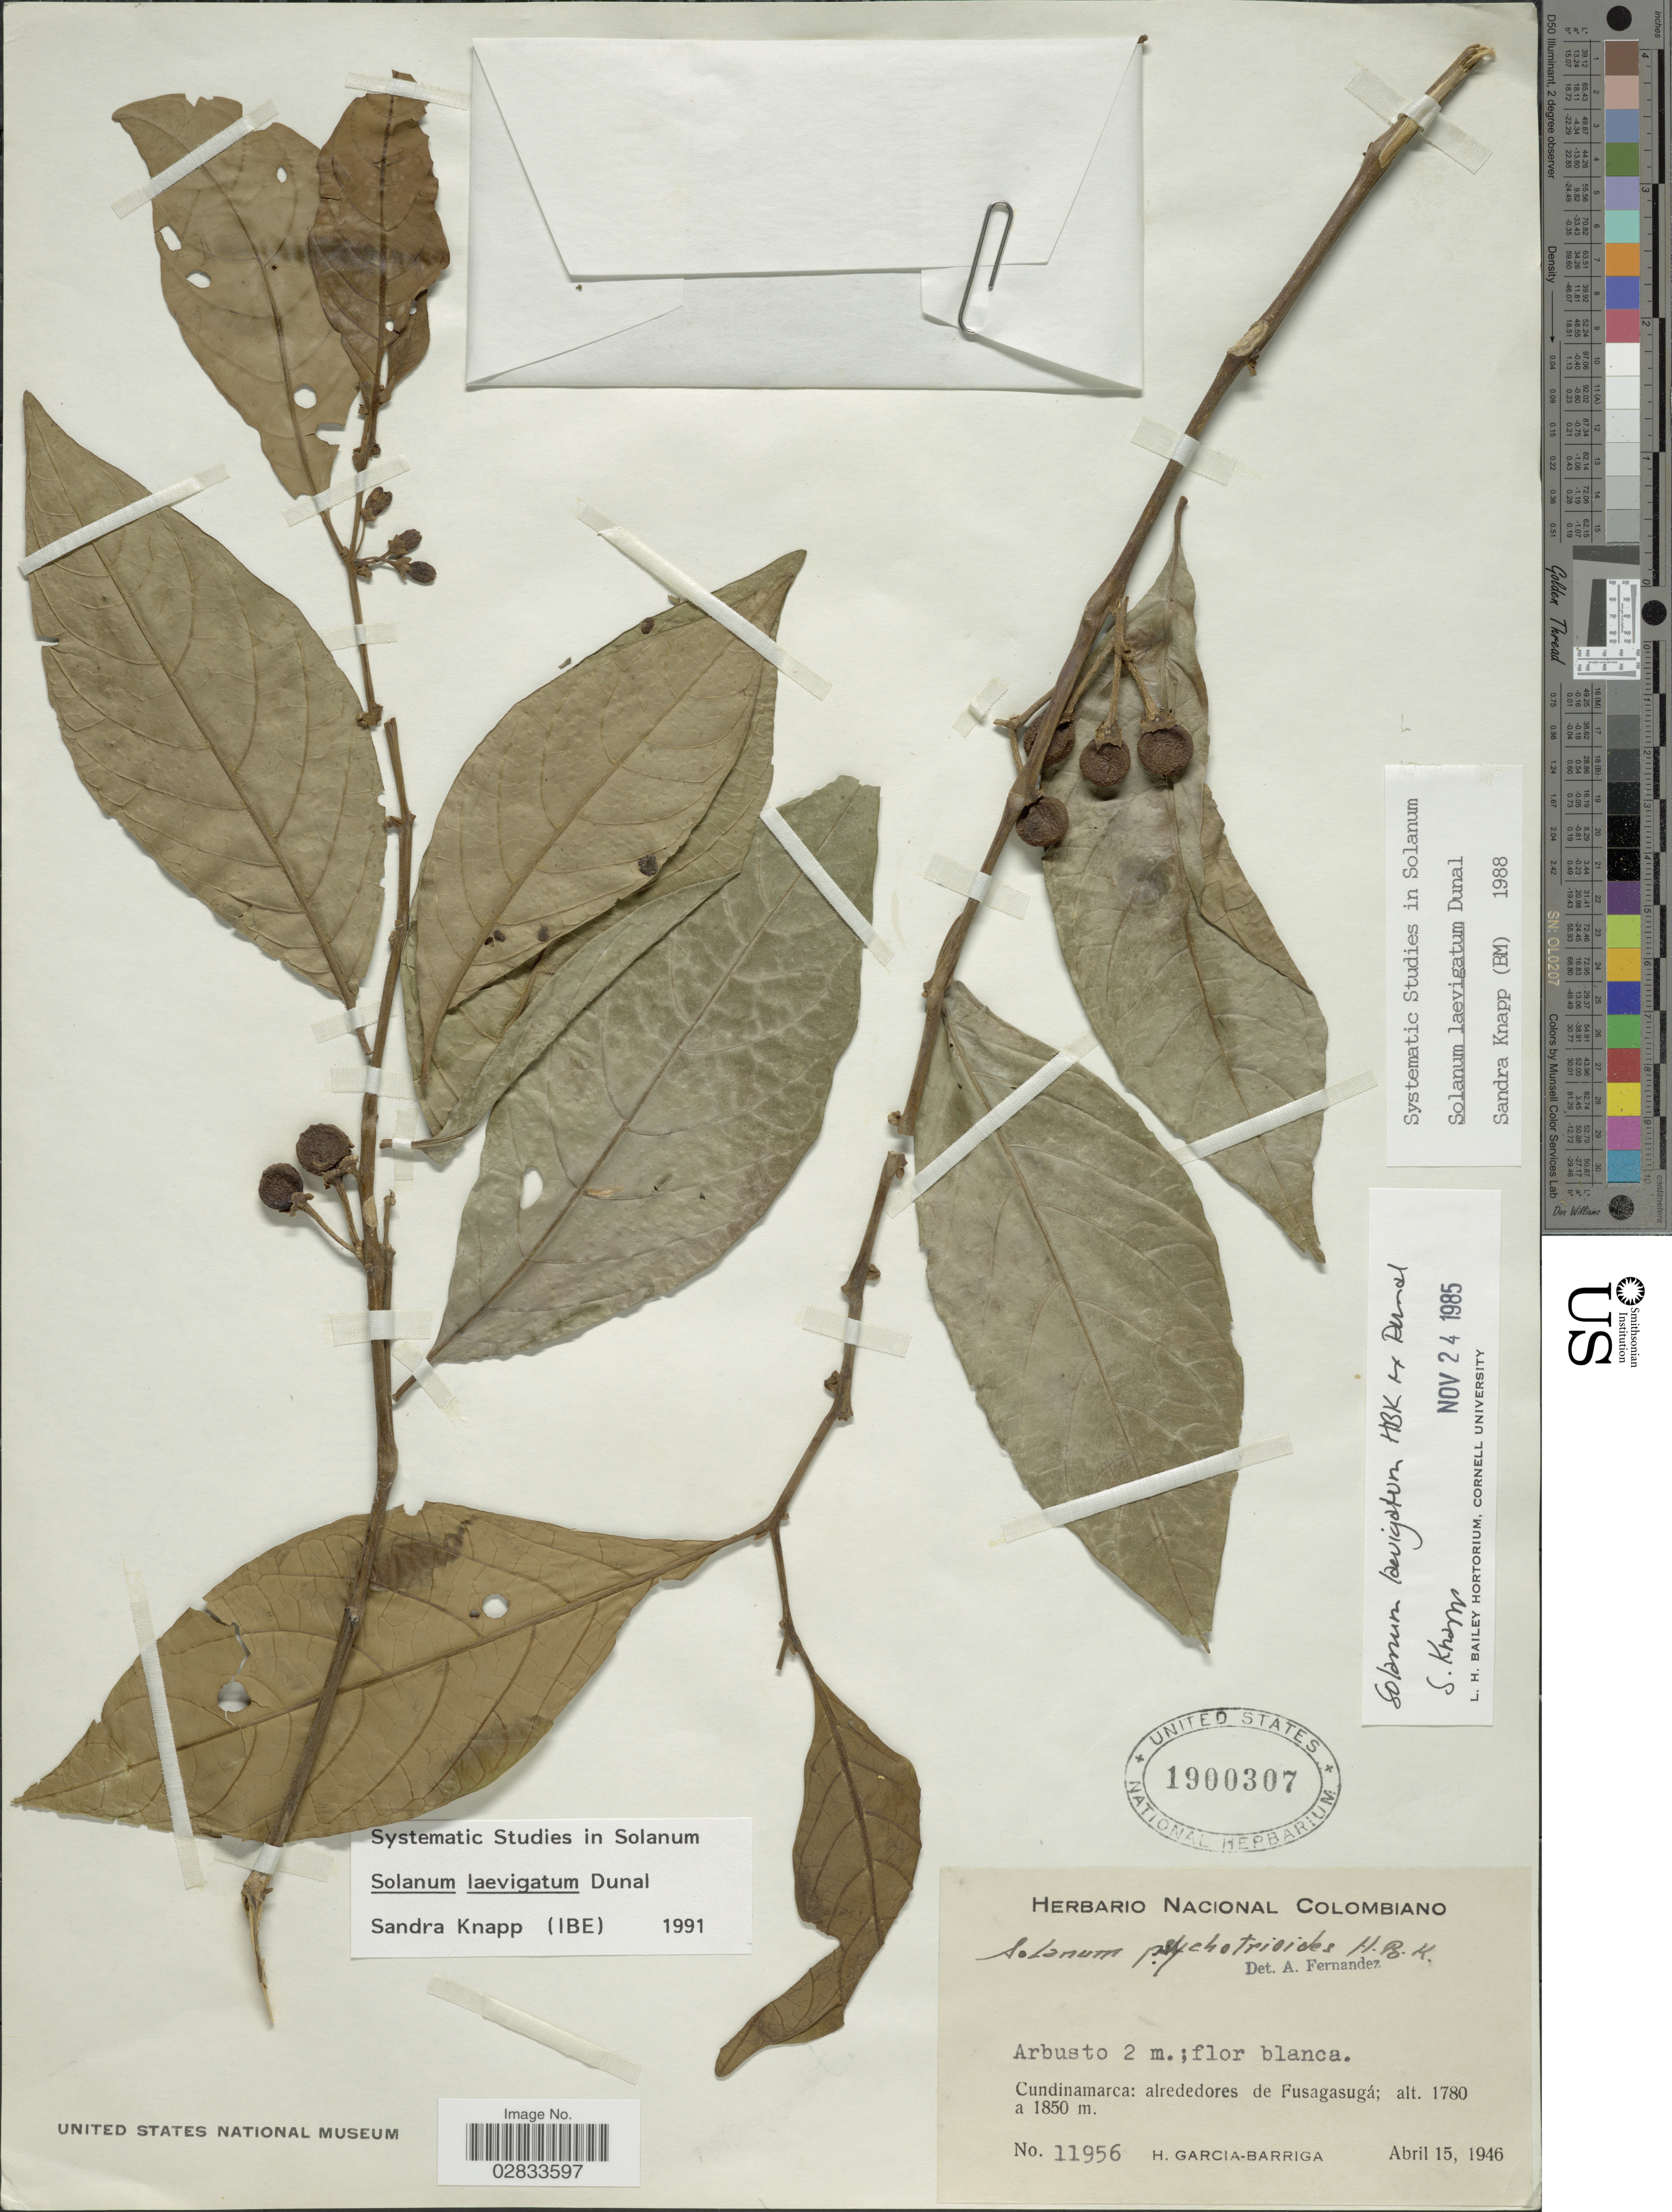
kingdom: Plantae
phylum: Tracheophyta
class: Magnoliopsida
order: Solanales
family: Solanaceae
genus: Solanum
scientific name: Solanum laevigatum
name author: Dunal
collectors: H. García Barriga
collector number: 11956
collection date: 1946-04-15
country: Colombia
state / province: Cundinamarca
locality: Alrededores de Fusagasugá.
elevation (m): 1780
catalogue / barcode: US 1900307